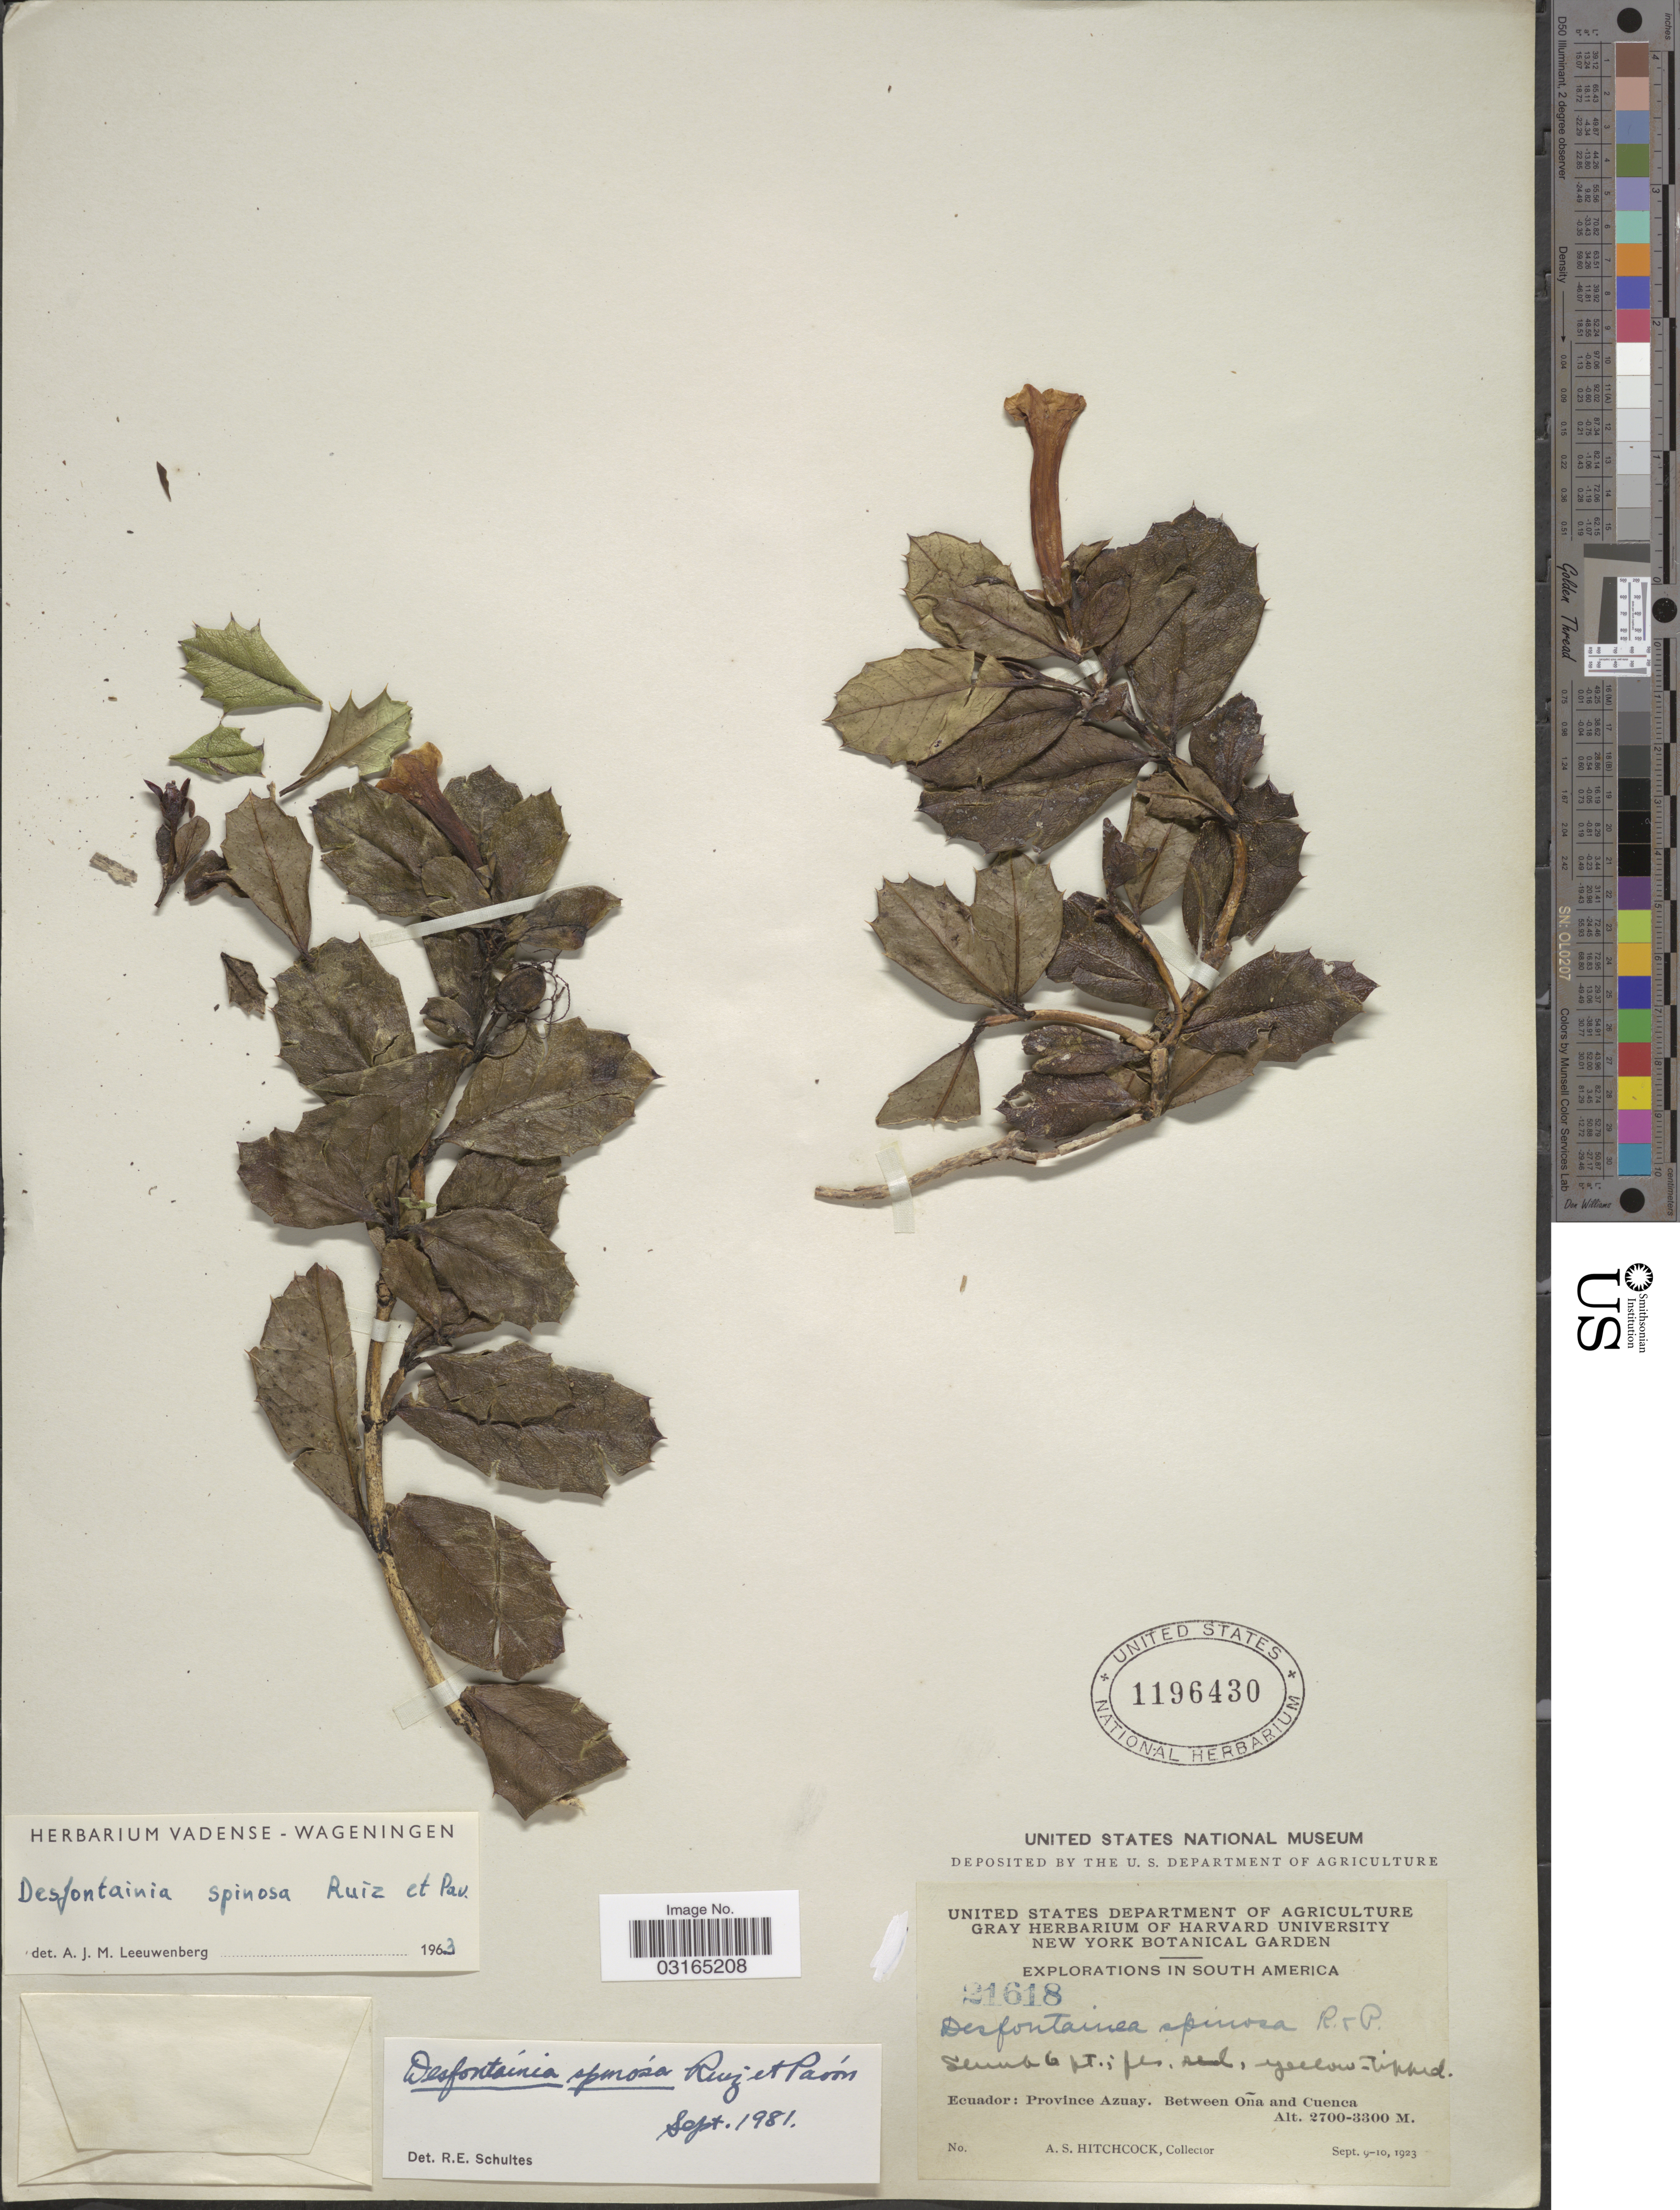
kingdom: Plantae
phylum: Tracheophyta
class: Magnoliopsida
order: Bruniales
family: Columelliaceae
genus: Desfontainia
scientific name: Desfontainia spinosa var. spinosa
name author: Ruiz & Pav.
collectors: A. S. Hitchcock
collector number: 21618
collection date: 1923-09-09/1923-09-10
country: Ecuador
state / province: Azuay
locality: Between Oña and Cuenca.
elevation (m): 2700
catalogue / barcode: US 1196430